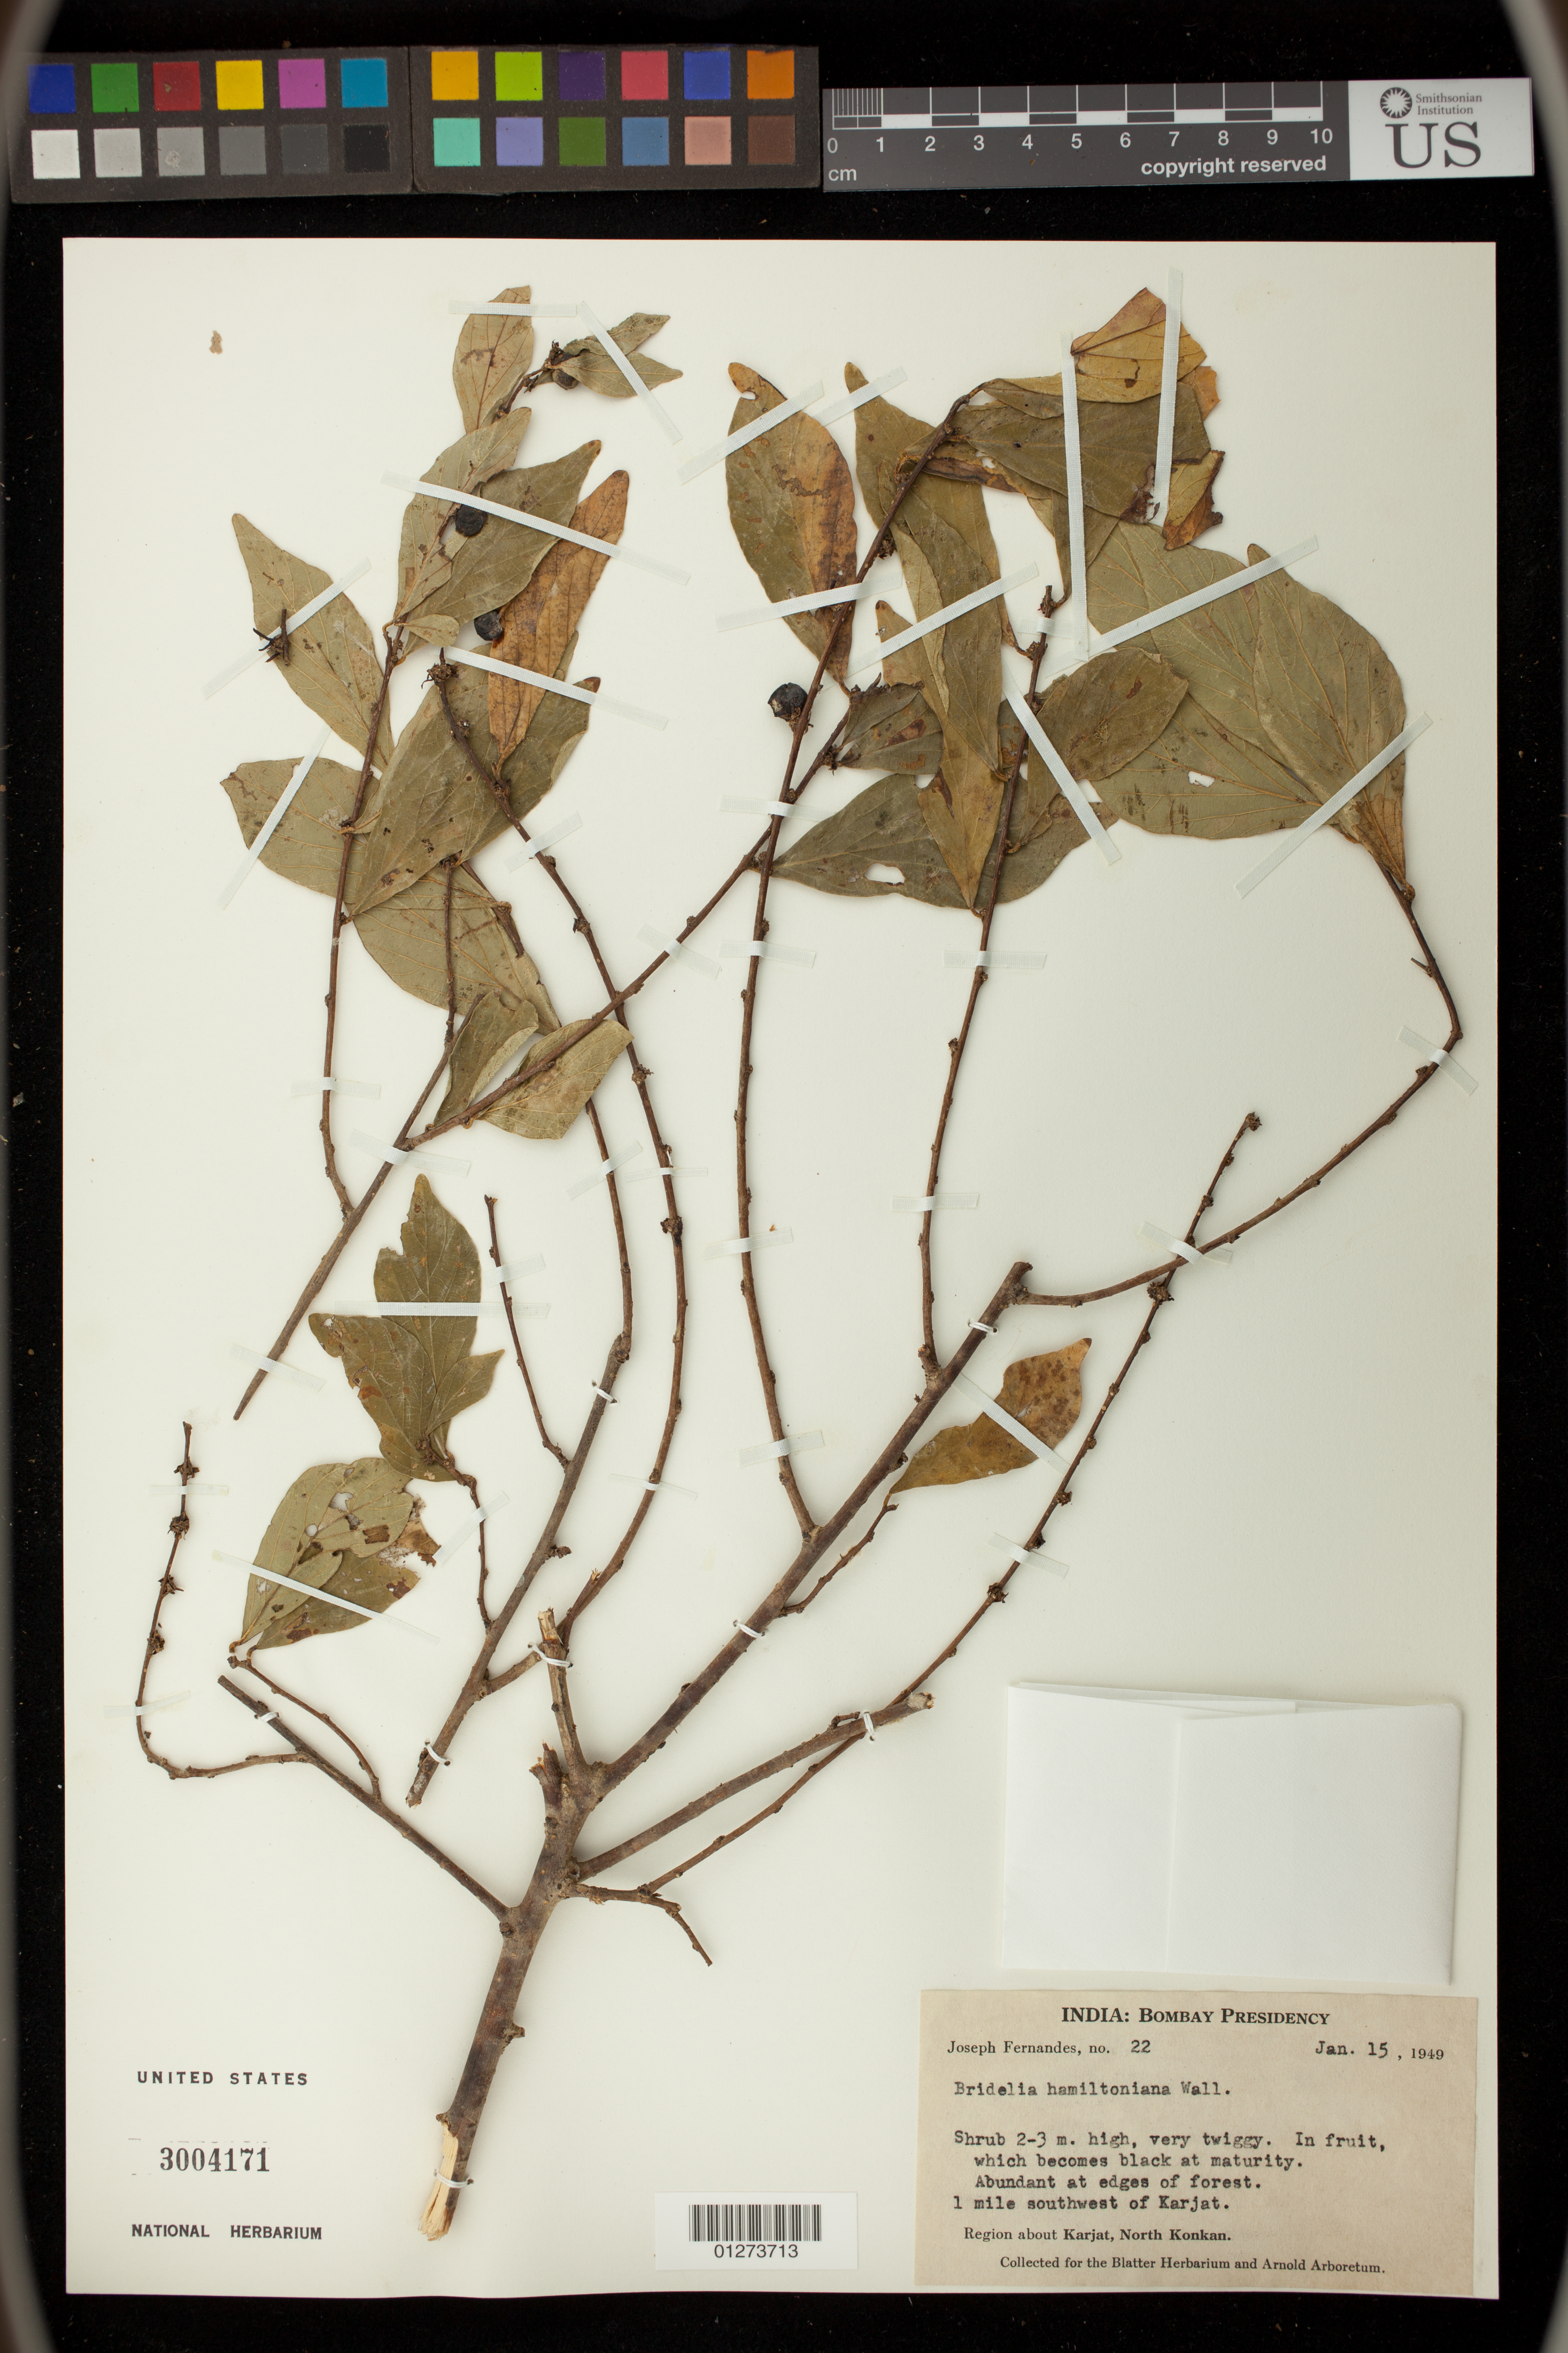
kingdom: Plantae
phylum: Tracheophyta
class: Magnoliopsida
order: Malpighiales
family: Phyllanthaceae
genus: Bridelia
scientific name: Bridelia hamiltoniana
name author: Wall. ex Müll. Arg.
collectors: J. Fernandes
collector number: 22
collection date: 1949-01-15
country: India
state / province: Maharashtra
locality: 1 mile southwest of Karjat, North Konkan.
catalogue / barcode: US 3004171